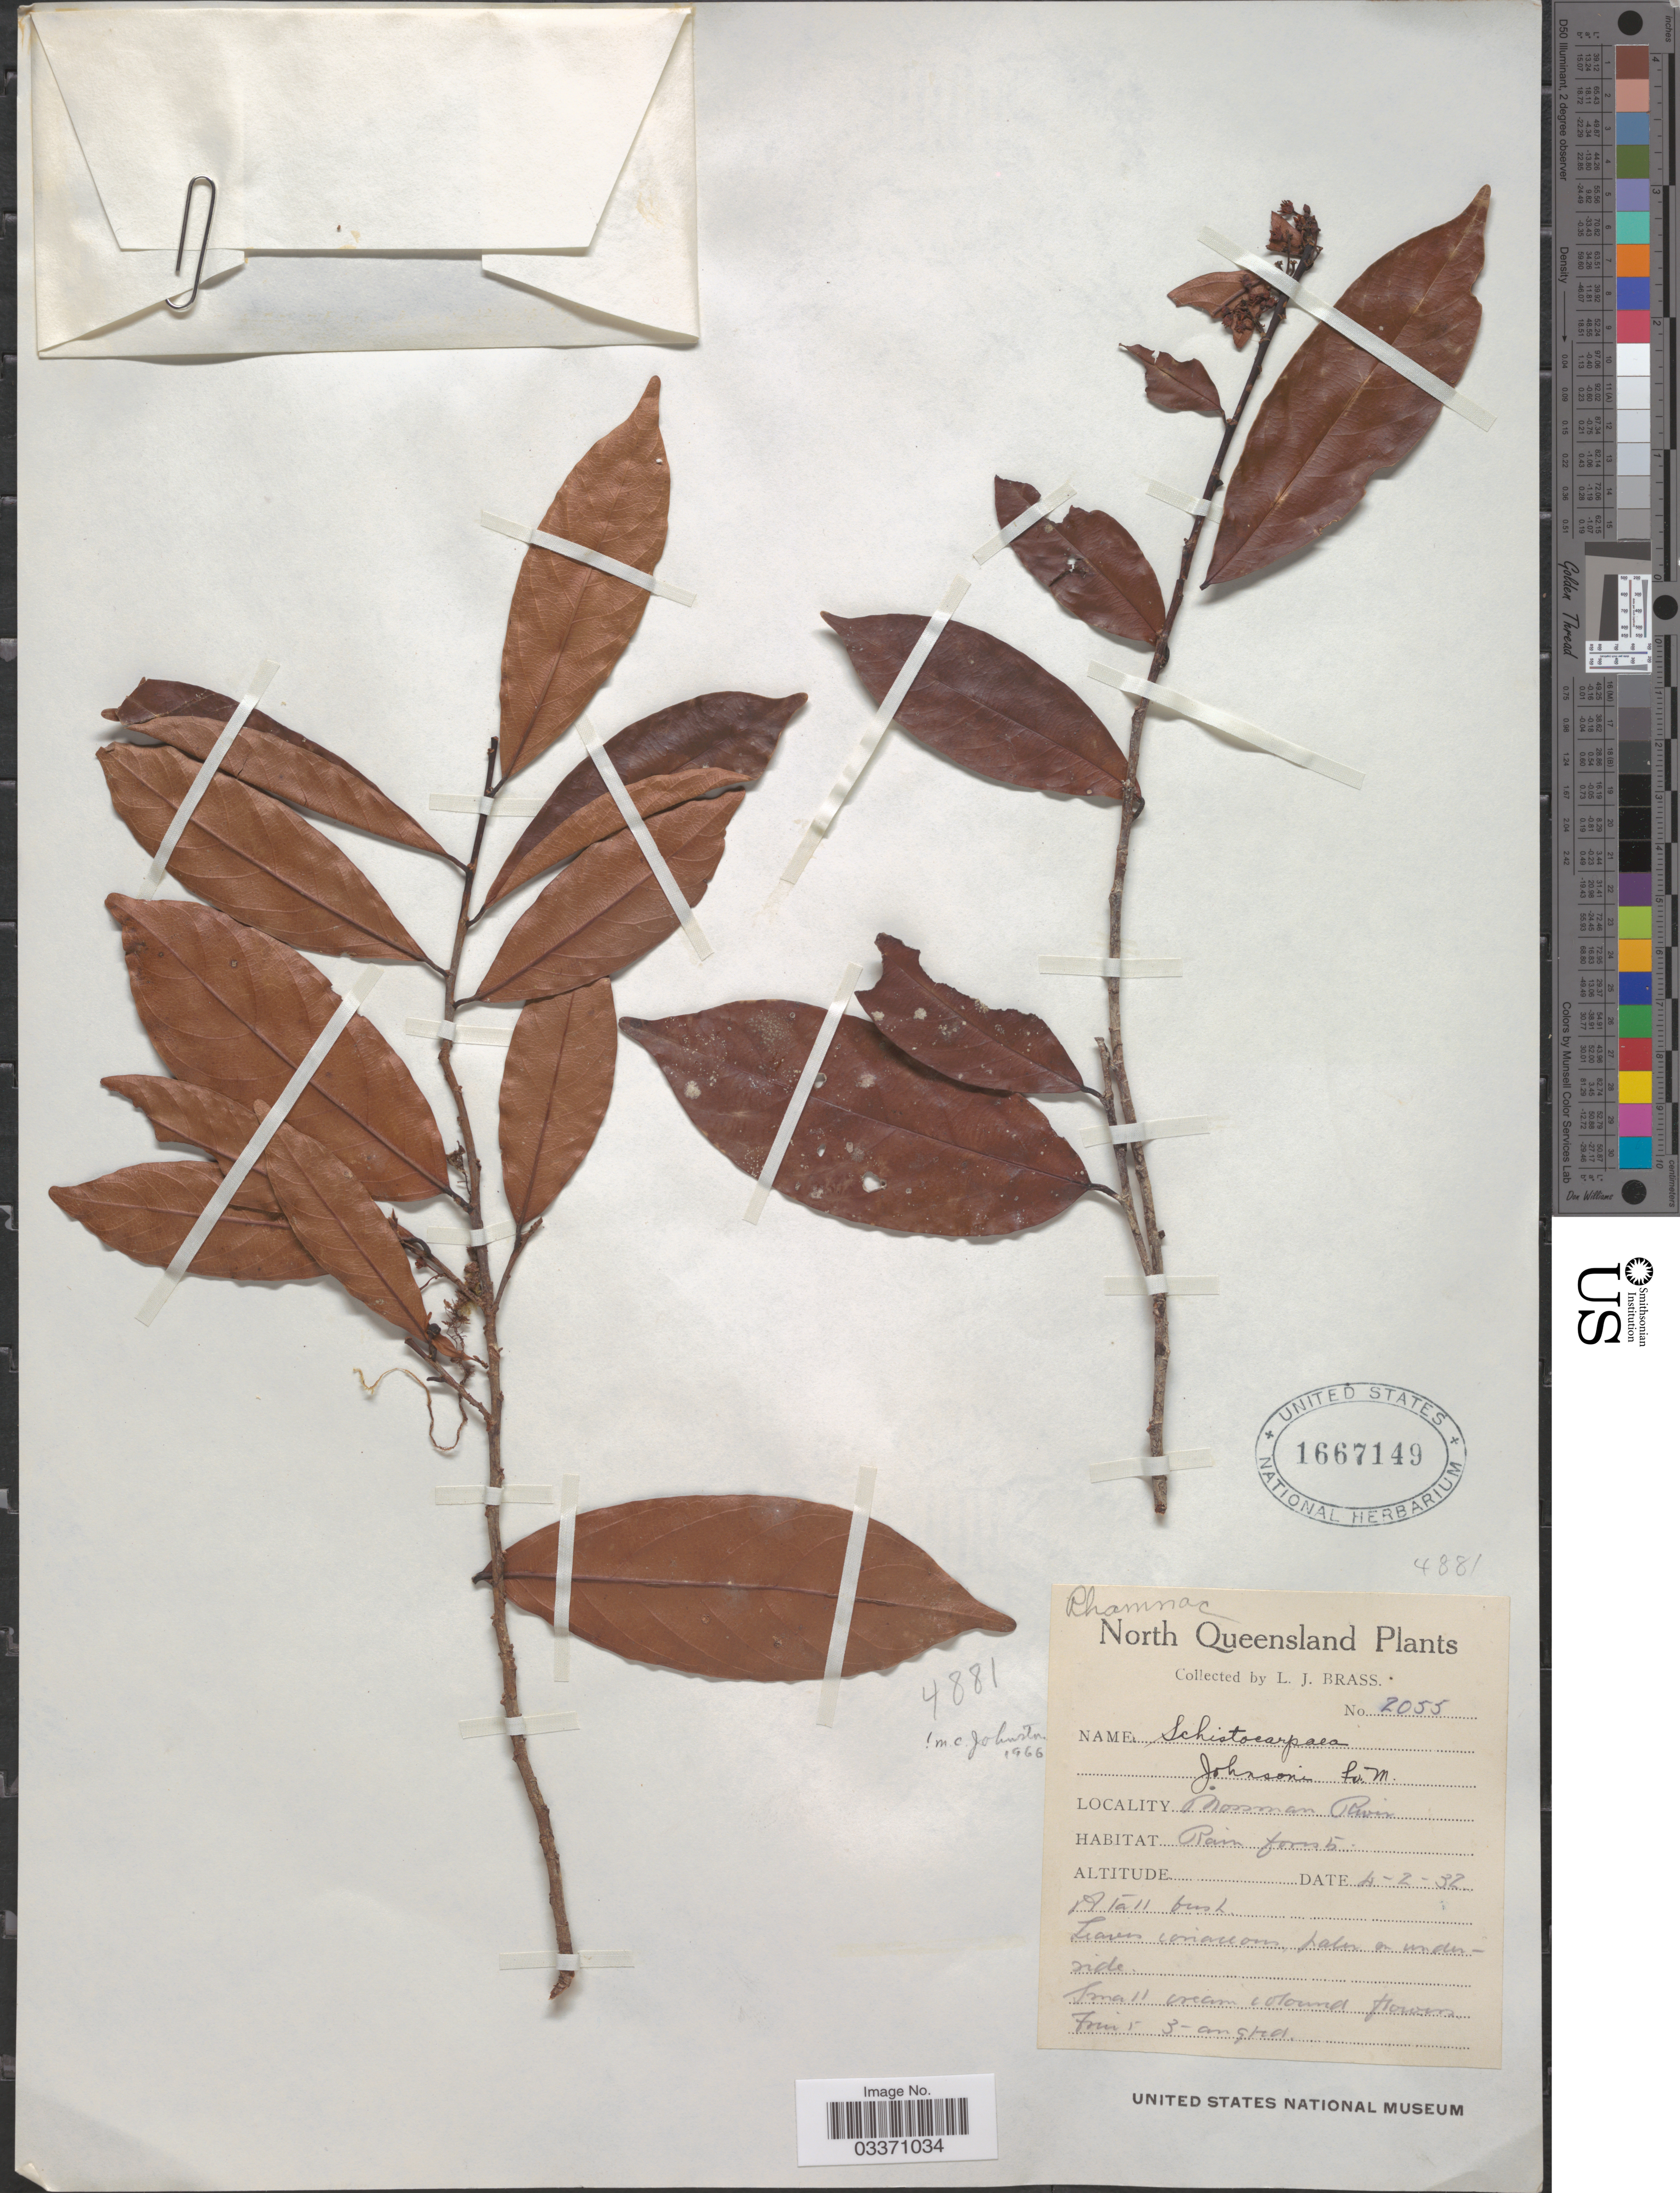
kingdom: Plantae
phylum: Tracheophyta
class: Magnoliopsida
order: Rosales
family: Rhamnaceae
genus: Schistocarpaea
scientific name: Schistocarpaea johnsoni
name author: F. Muell.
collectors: L. J. Brass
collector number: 2055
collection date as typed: Transcribed d/m/y: 4/2/32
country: Australia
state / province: Queensland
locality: North Queensland. Mossman River.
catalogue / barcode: US 1667149